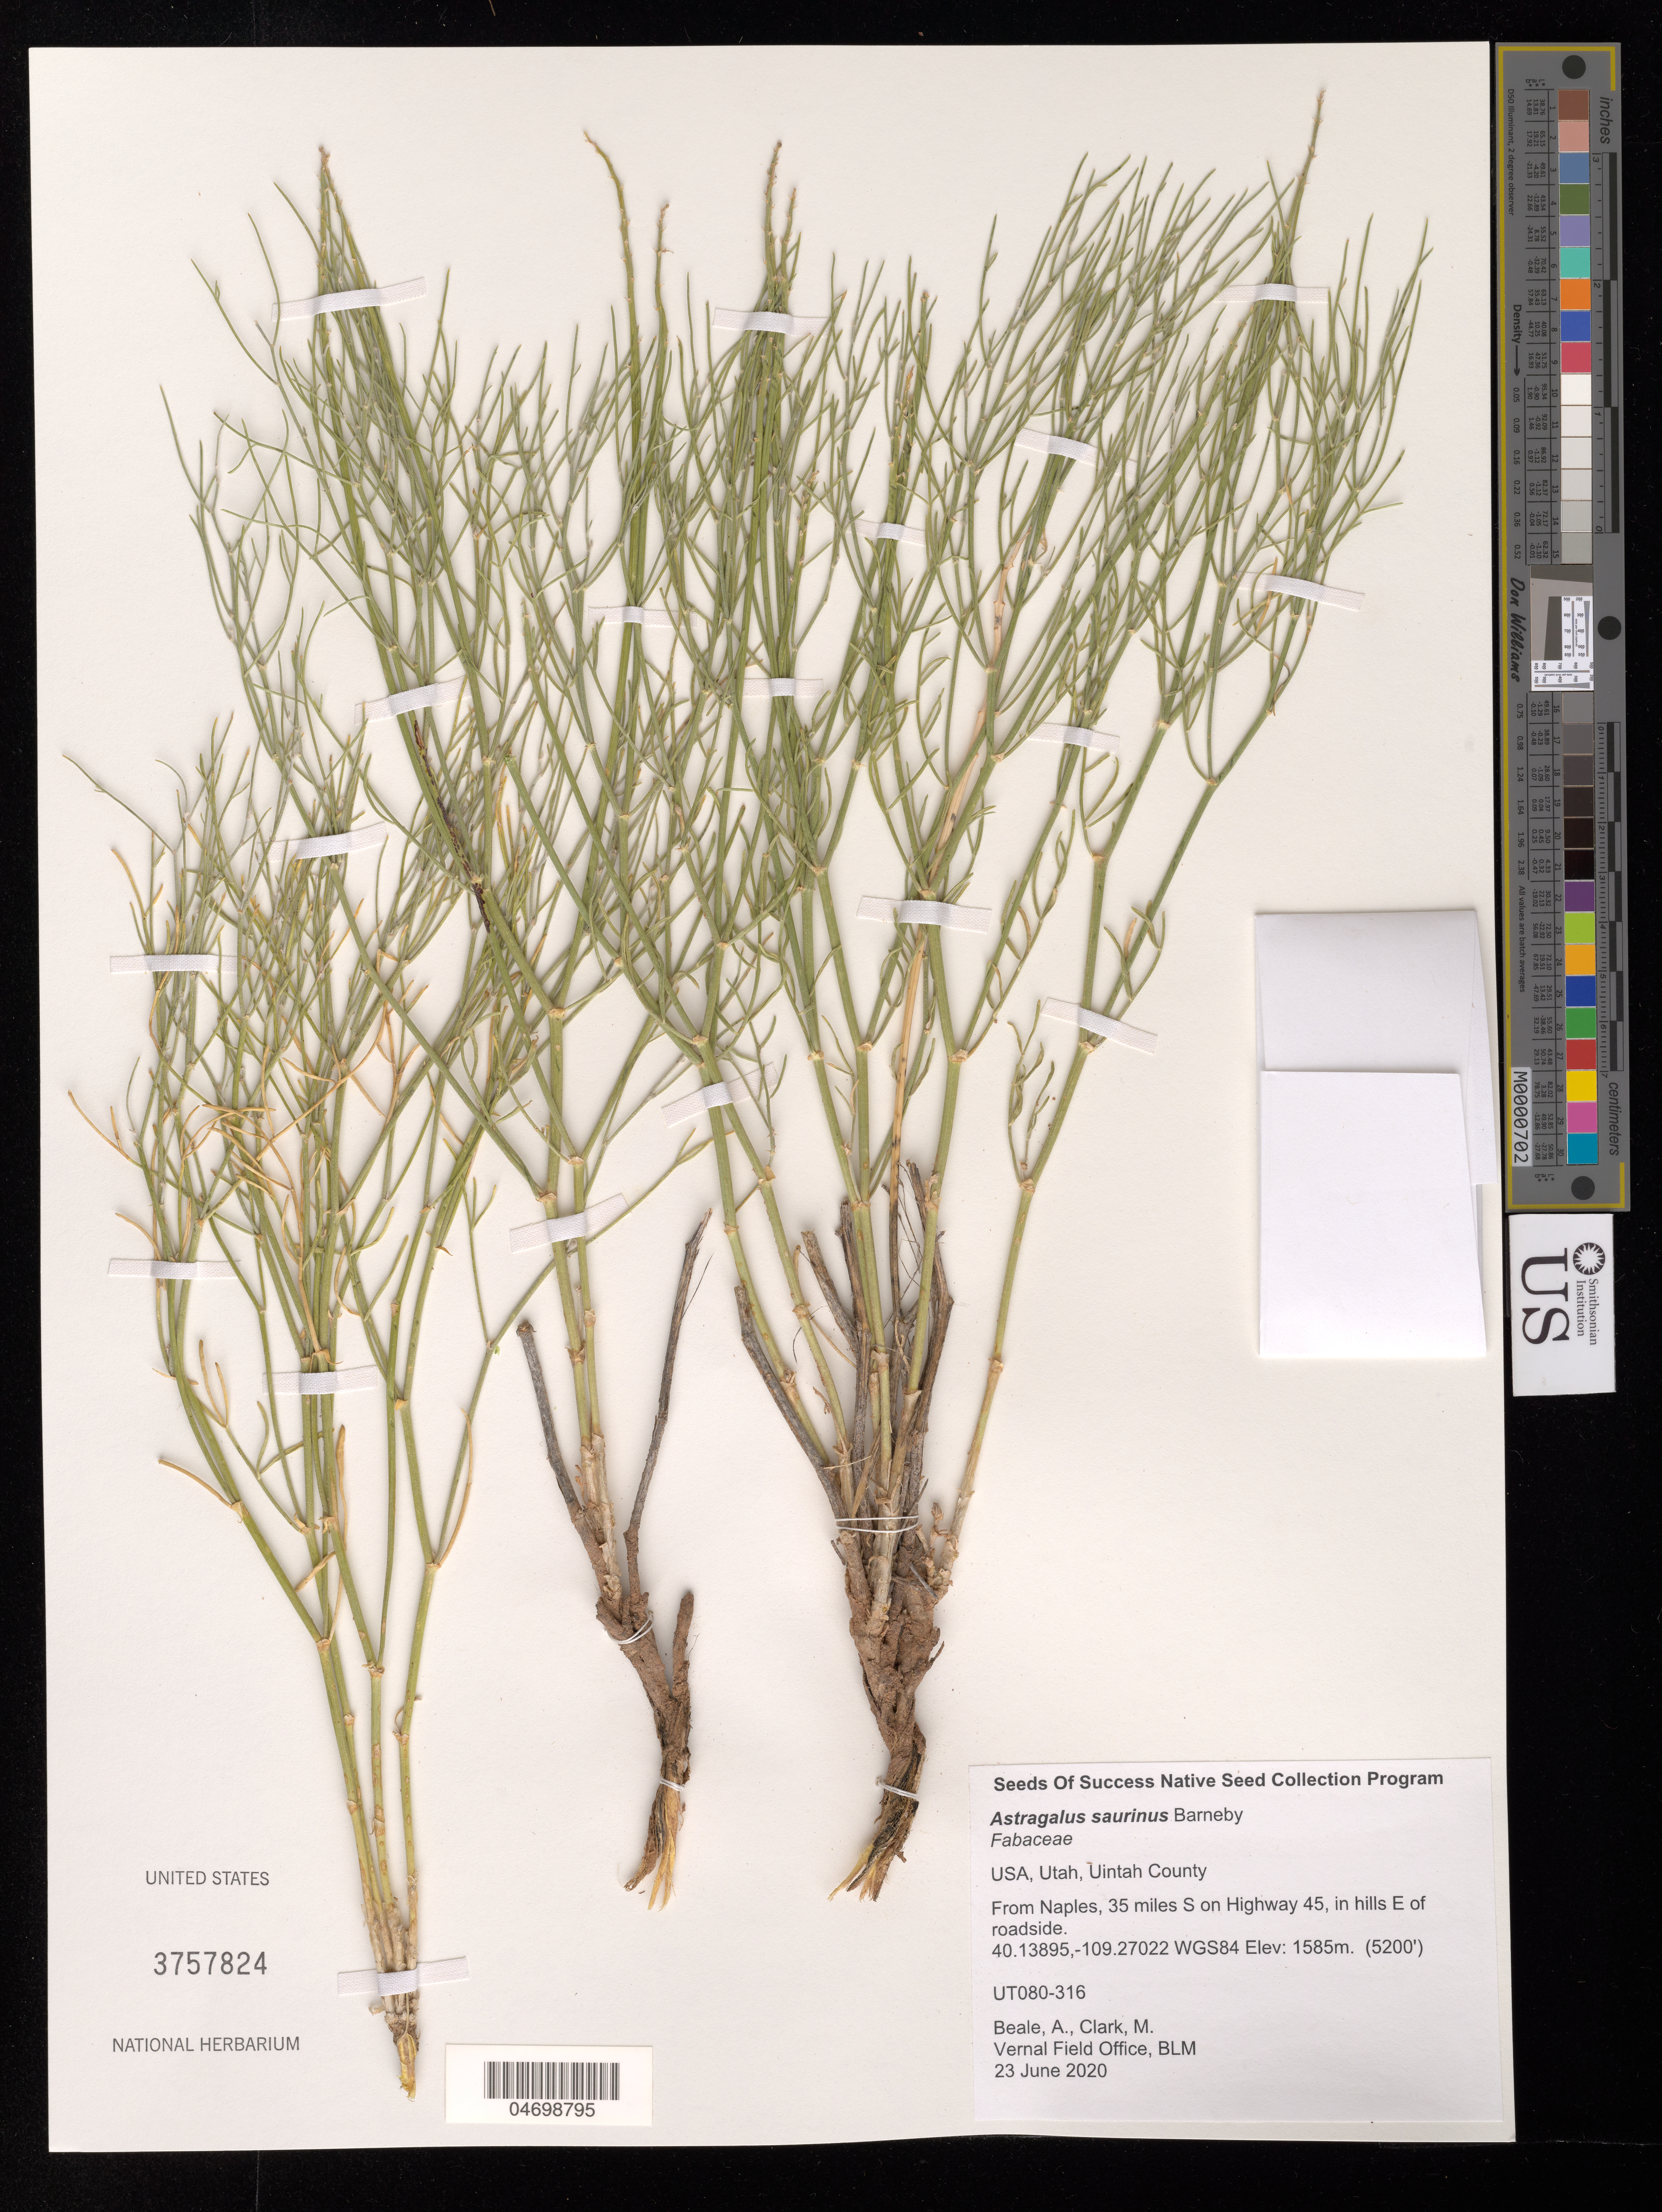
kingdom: Plantae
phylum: Tracheophyta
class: Magnoliopsida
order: Fabales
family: Fabaceae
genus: Astragalus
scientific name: Astragalus saurinus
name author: Barneby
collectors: A. Beale & M. Clark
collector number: UT080-316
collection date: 2020-06-23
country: United States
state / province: Utah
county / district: Uintah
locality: From Naples, 35 mi. S on Hwy 45, on E side of road, in hills.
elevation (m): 1585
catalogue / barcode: US 3757824